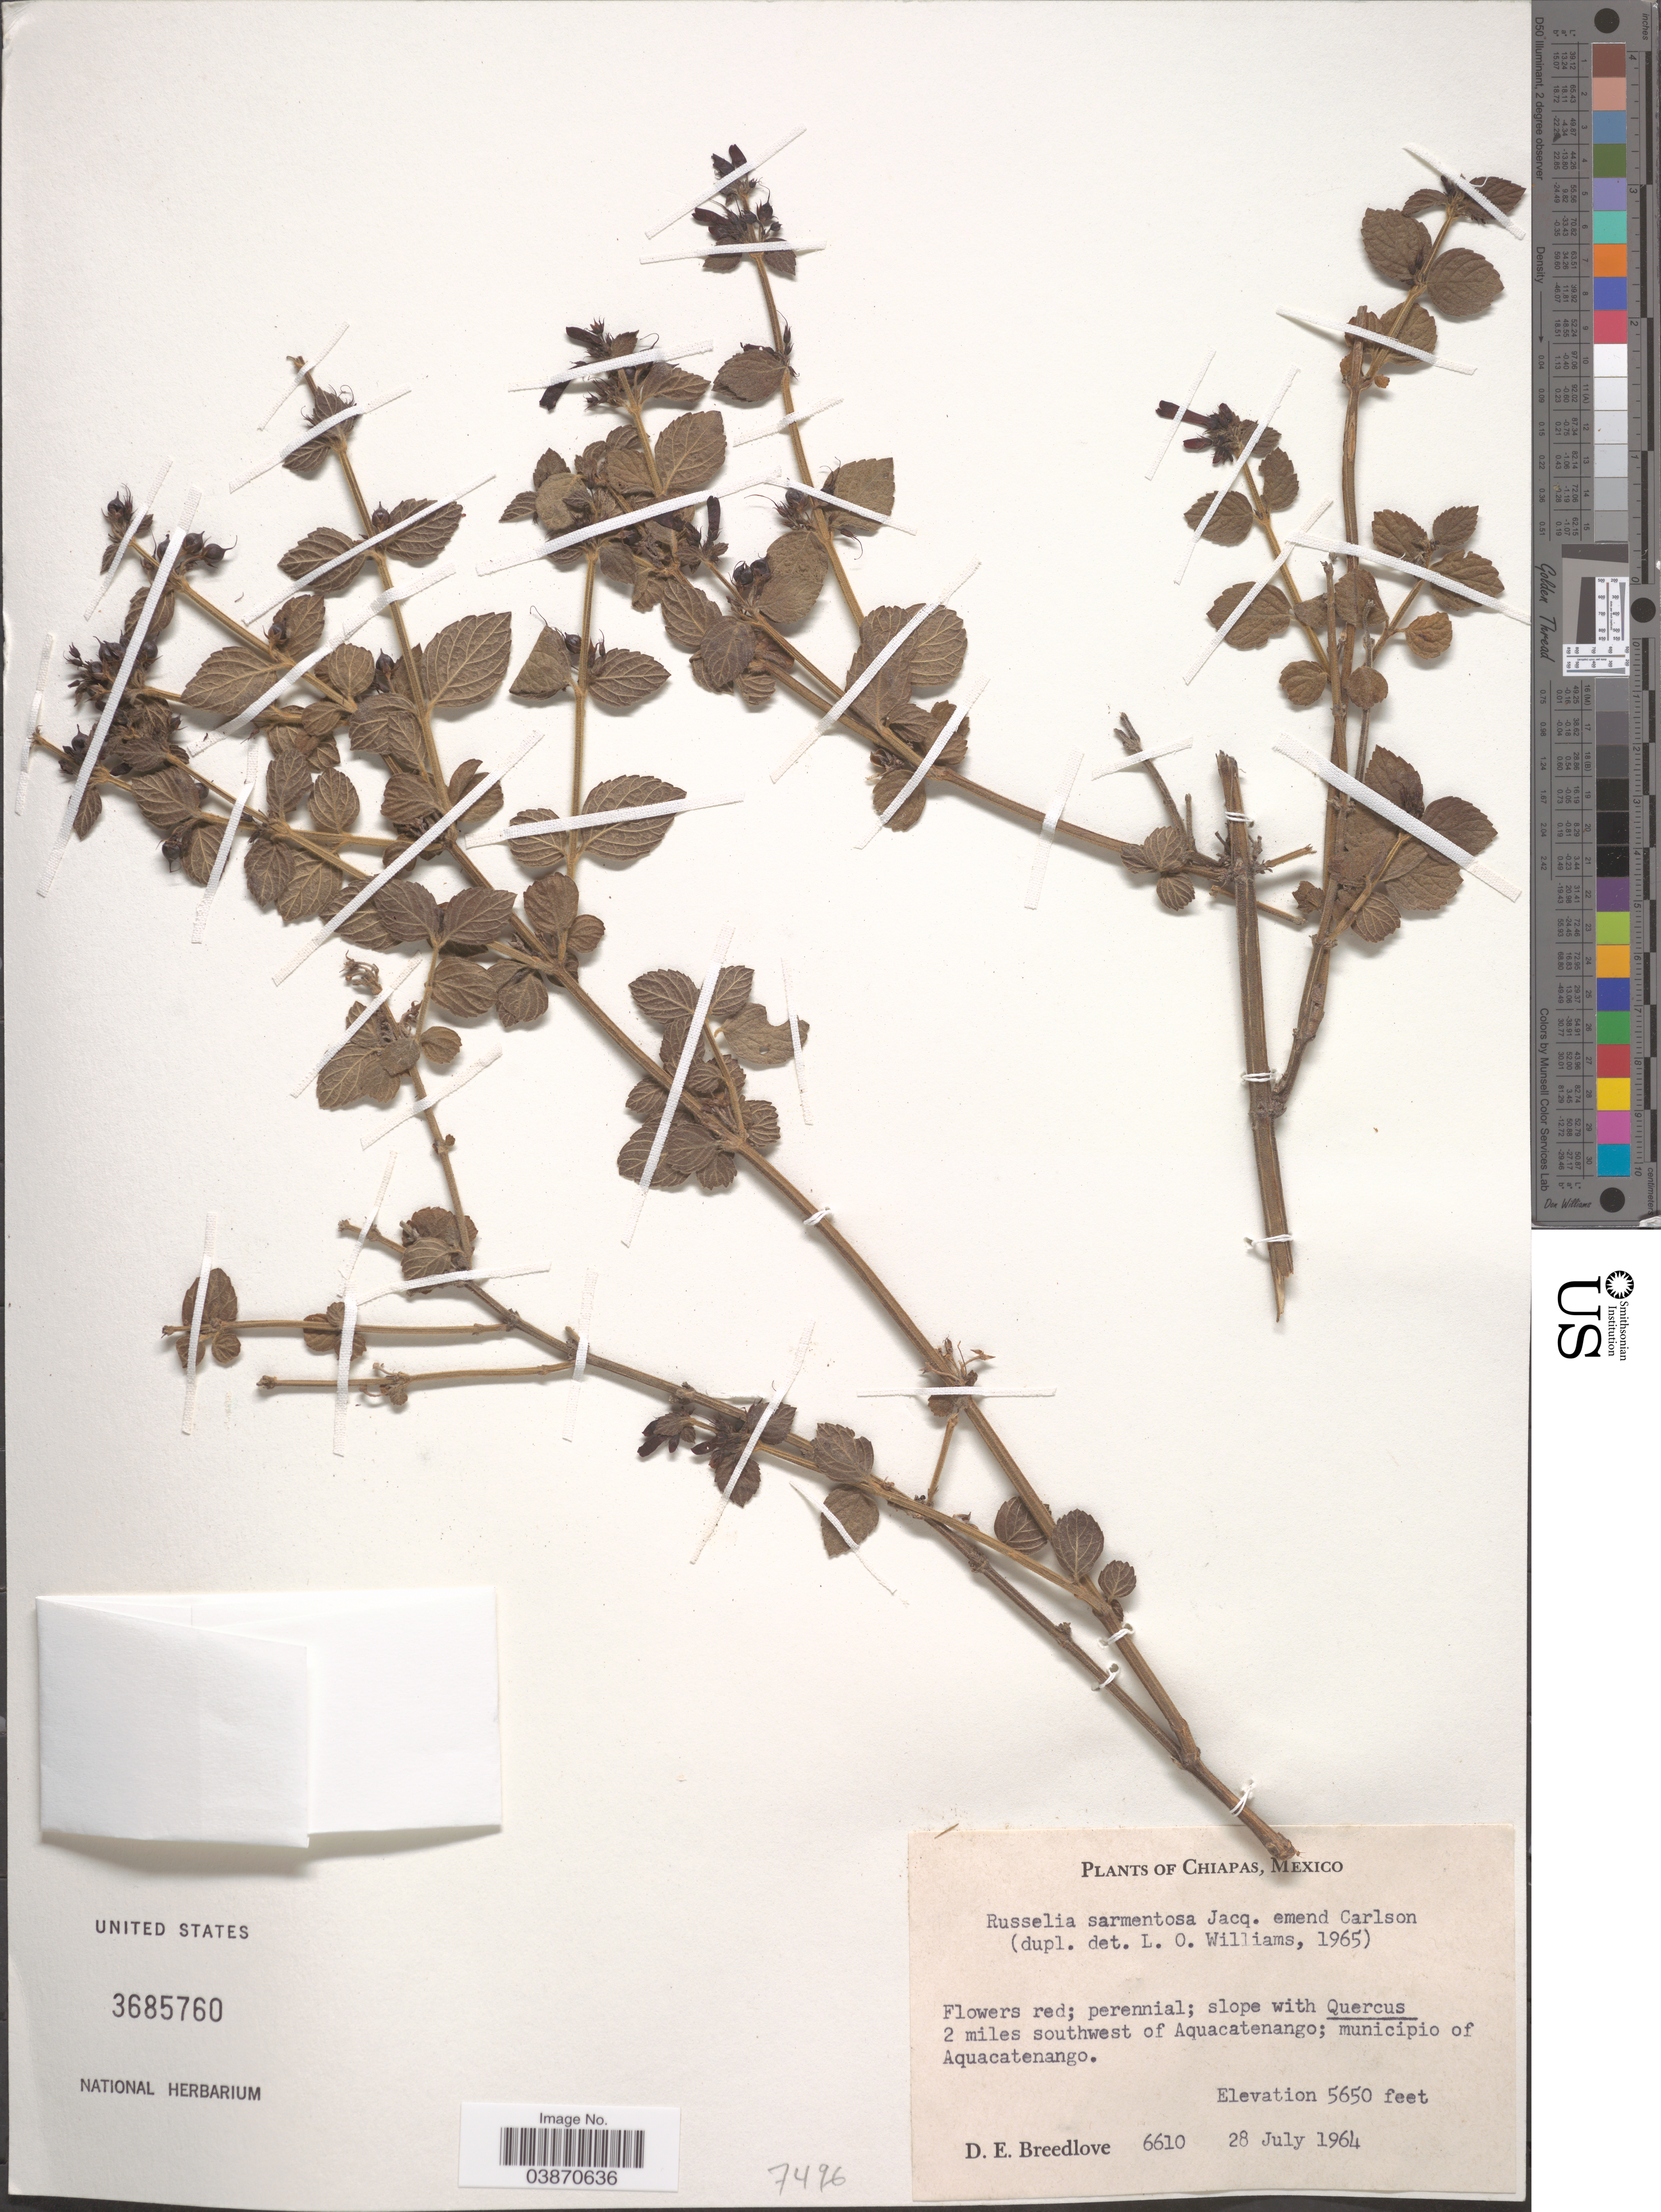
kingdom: Plantae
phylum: Tracheophyta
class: Magnoliopsida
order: Lamiales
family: Plantaginaceae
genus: Russelia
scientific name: Russelia sarmentosa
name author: Jacq.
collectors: D. E. Breedlove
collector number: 6610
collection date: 1964-07-28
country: Mexico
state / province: Chiapas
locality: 2 miles southwest of Aquacatenango; municipio of Aquatenango.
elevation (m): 1722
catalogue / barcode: US 3685760